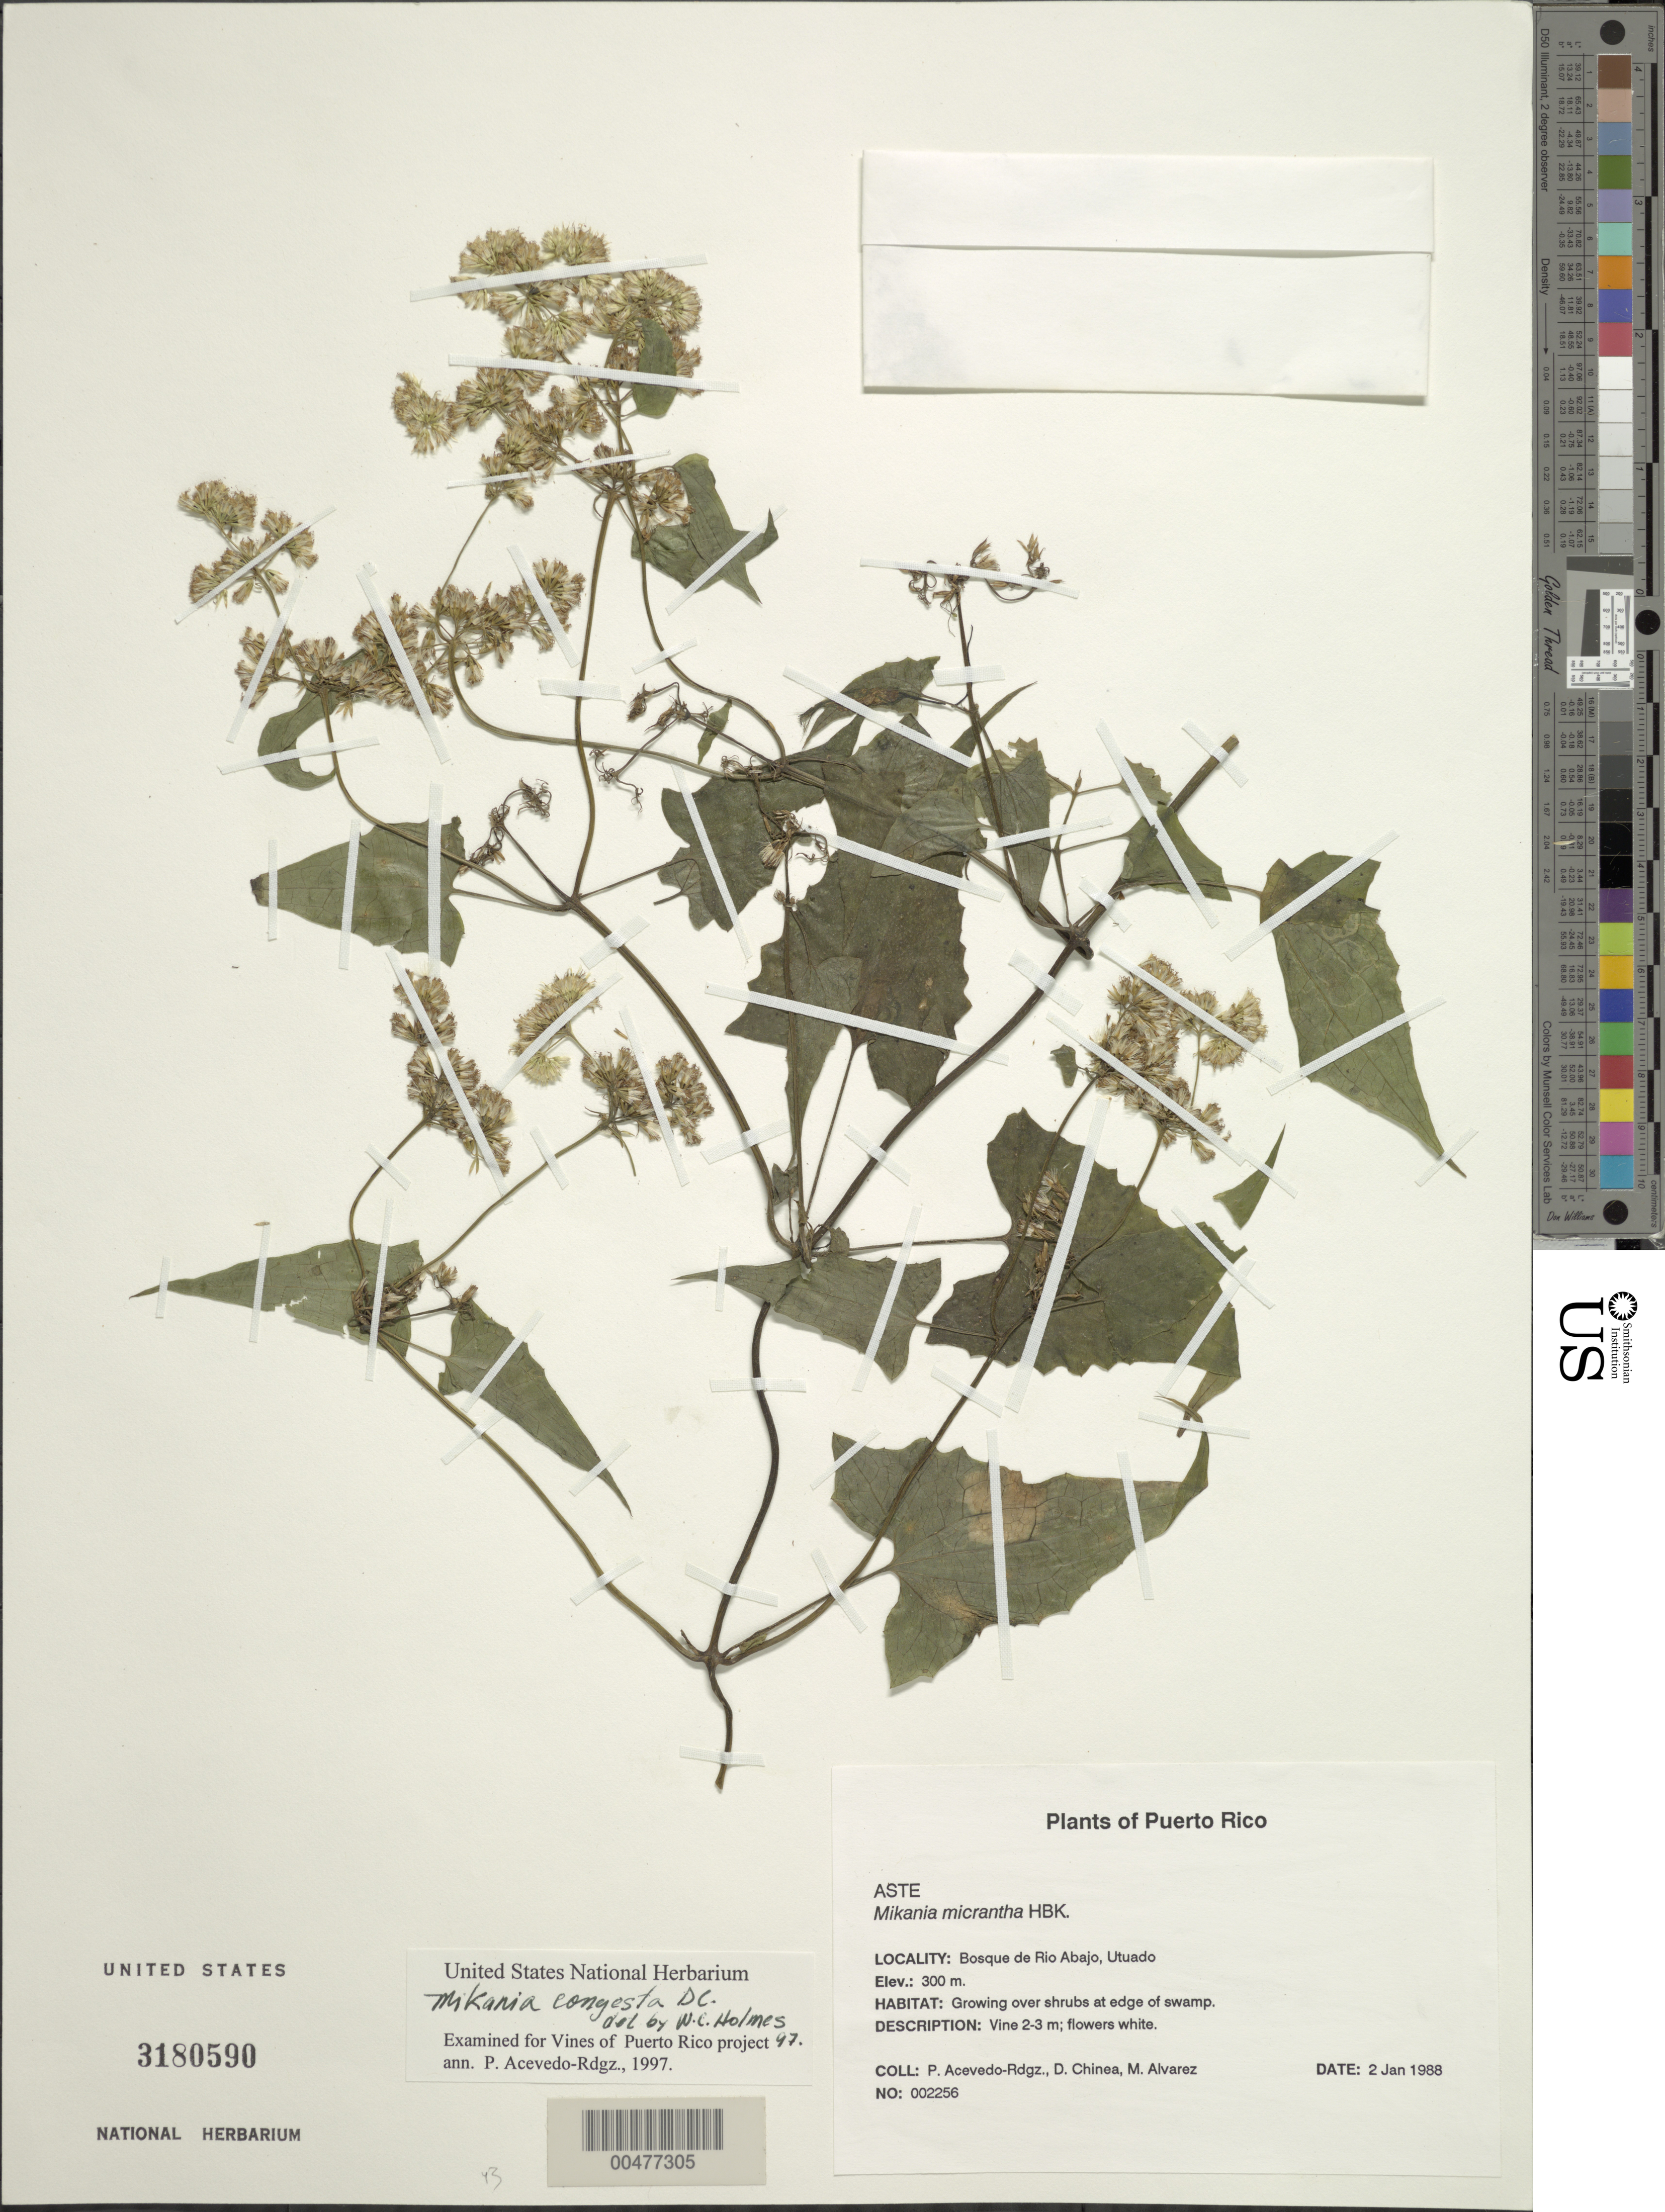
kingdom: Plantae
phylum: Tracheophyta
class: Magnoliopsida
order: Asterales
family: Asteraceae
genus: Mikania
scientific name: Mikania congesta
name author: DC.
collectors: P. Acevedo-Rodr.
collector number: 2256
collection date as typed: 02 Jan 1988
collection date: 1988-01-02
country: Puerto Rico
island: Puerto Rico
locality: Bosque de Rio Abajo, Utuado. Growing over shrubs at edge of swamp.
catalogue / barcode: US 3180590